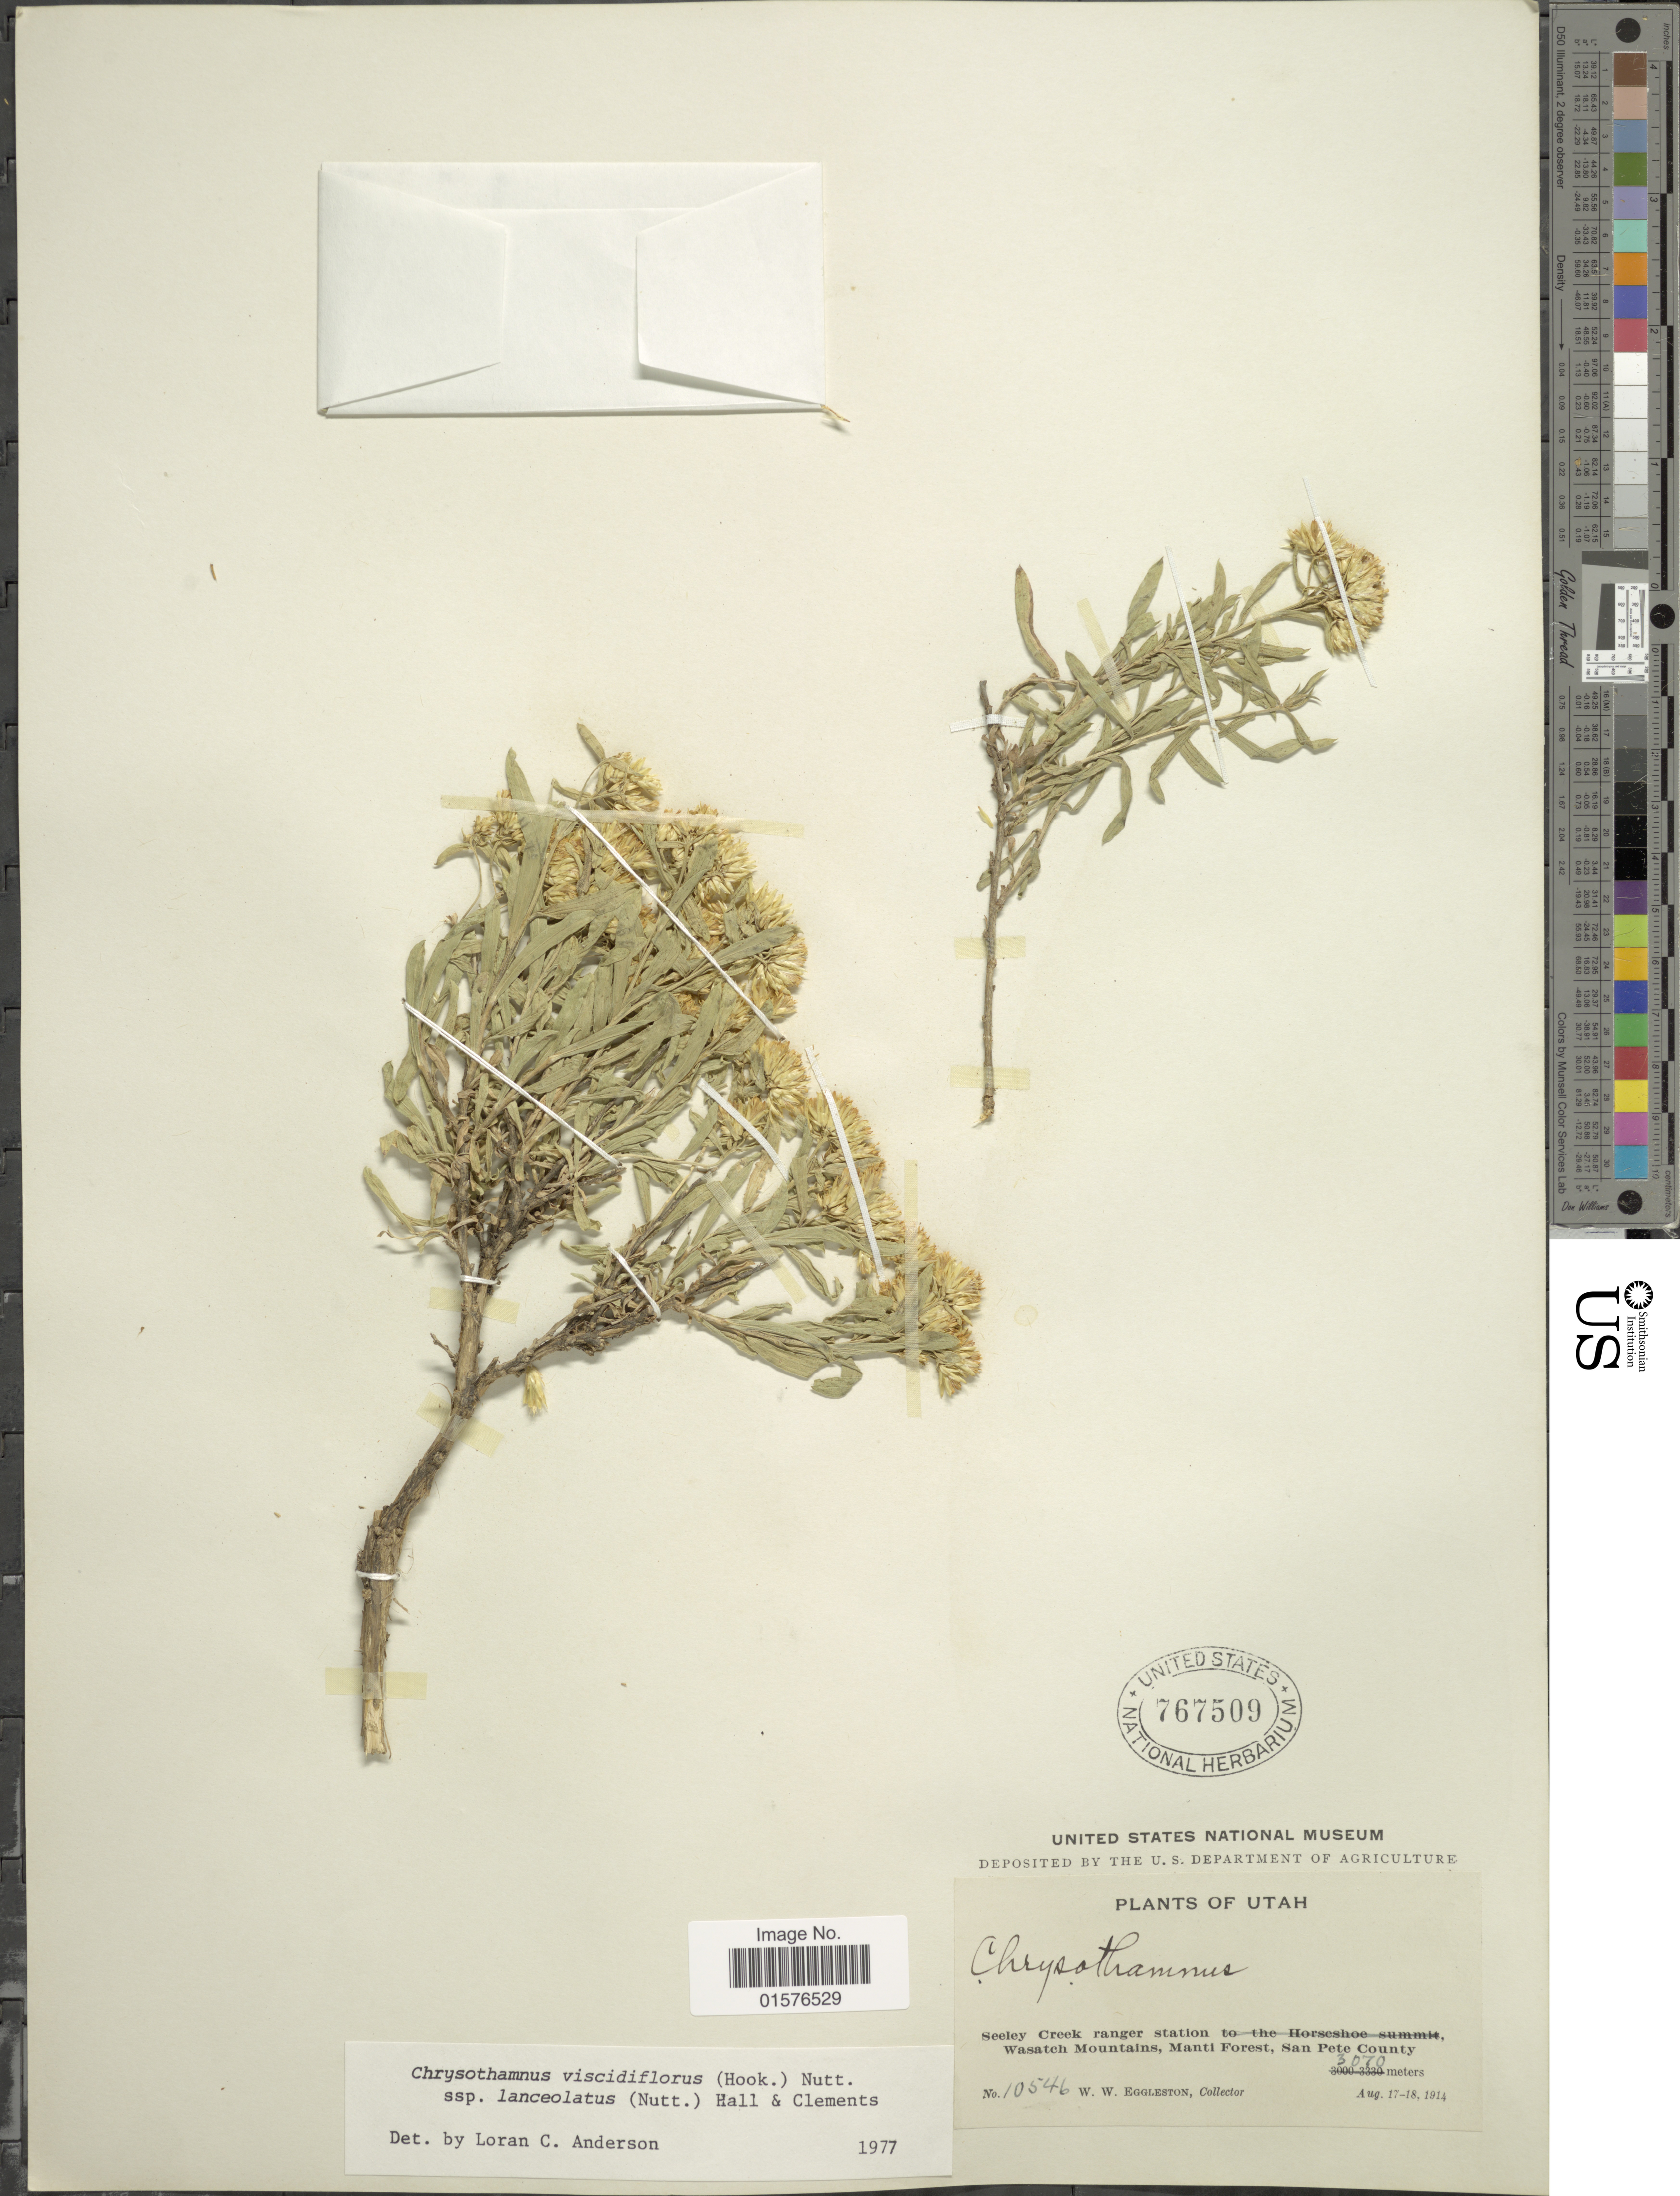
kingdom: Plantae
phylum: Tracheophyta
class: Magnoliopsida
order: Asterales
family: Asteraceae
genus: Chrysothamnus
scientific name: Chrysothamnus viscidiflorus subsp. lanceolatus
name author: (Nutt.) H.M. Hall & Clem.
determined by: Urbatsch, Lowell E., Curator (LSU), Louisiana State University (UNITED STATES)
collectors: W. W. Eggleston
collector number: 10546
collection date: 1914-08-17/1914-08-18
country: United States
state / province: Utah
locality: Seeley Creek ranger station Wasatch Mountains, Manti Forest, San Pete County.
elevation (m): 3070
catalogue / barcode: US 767509